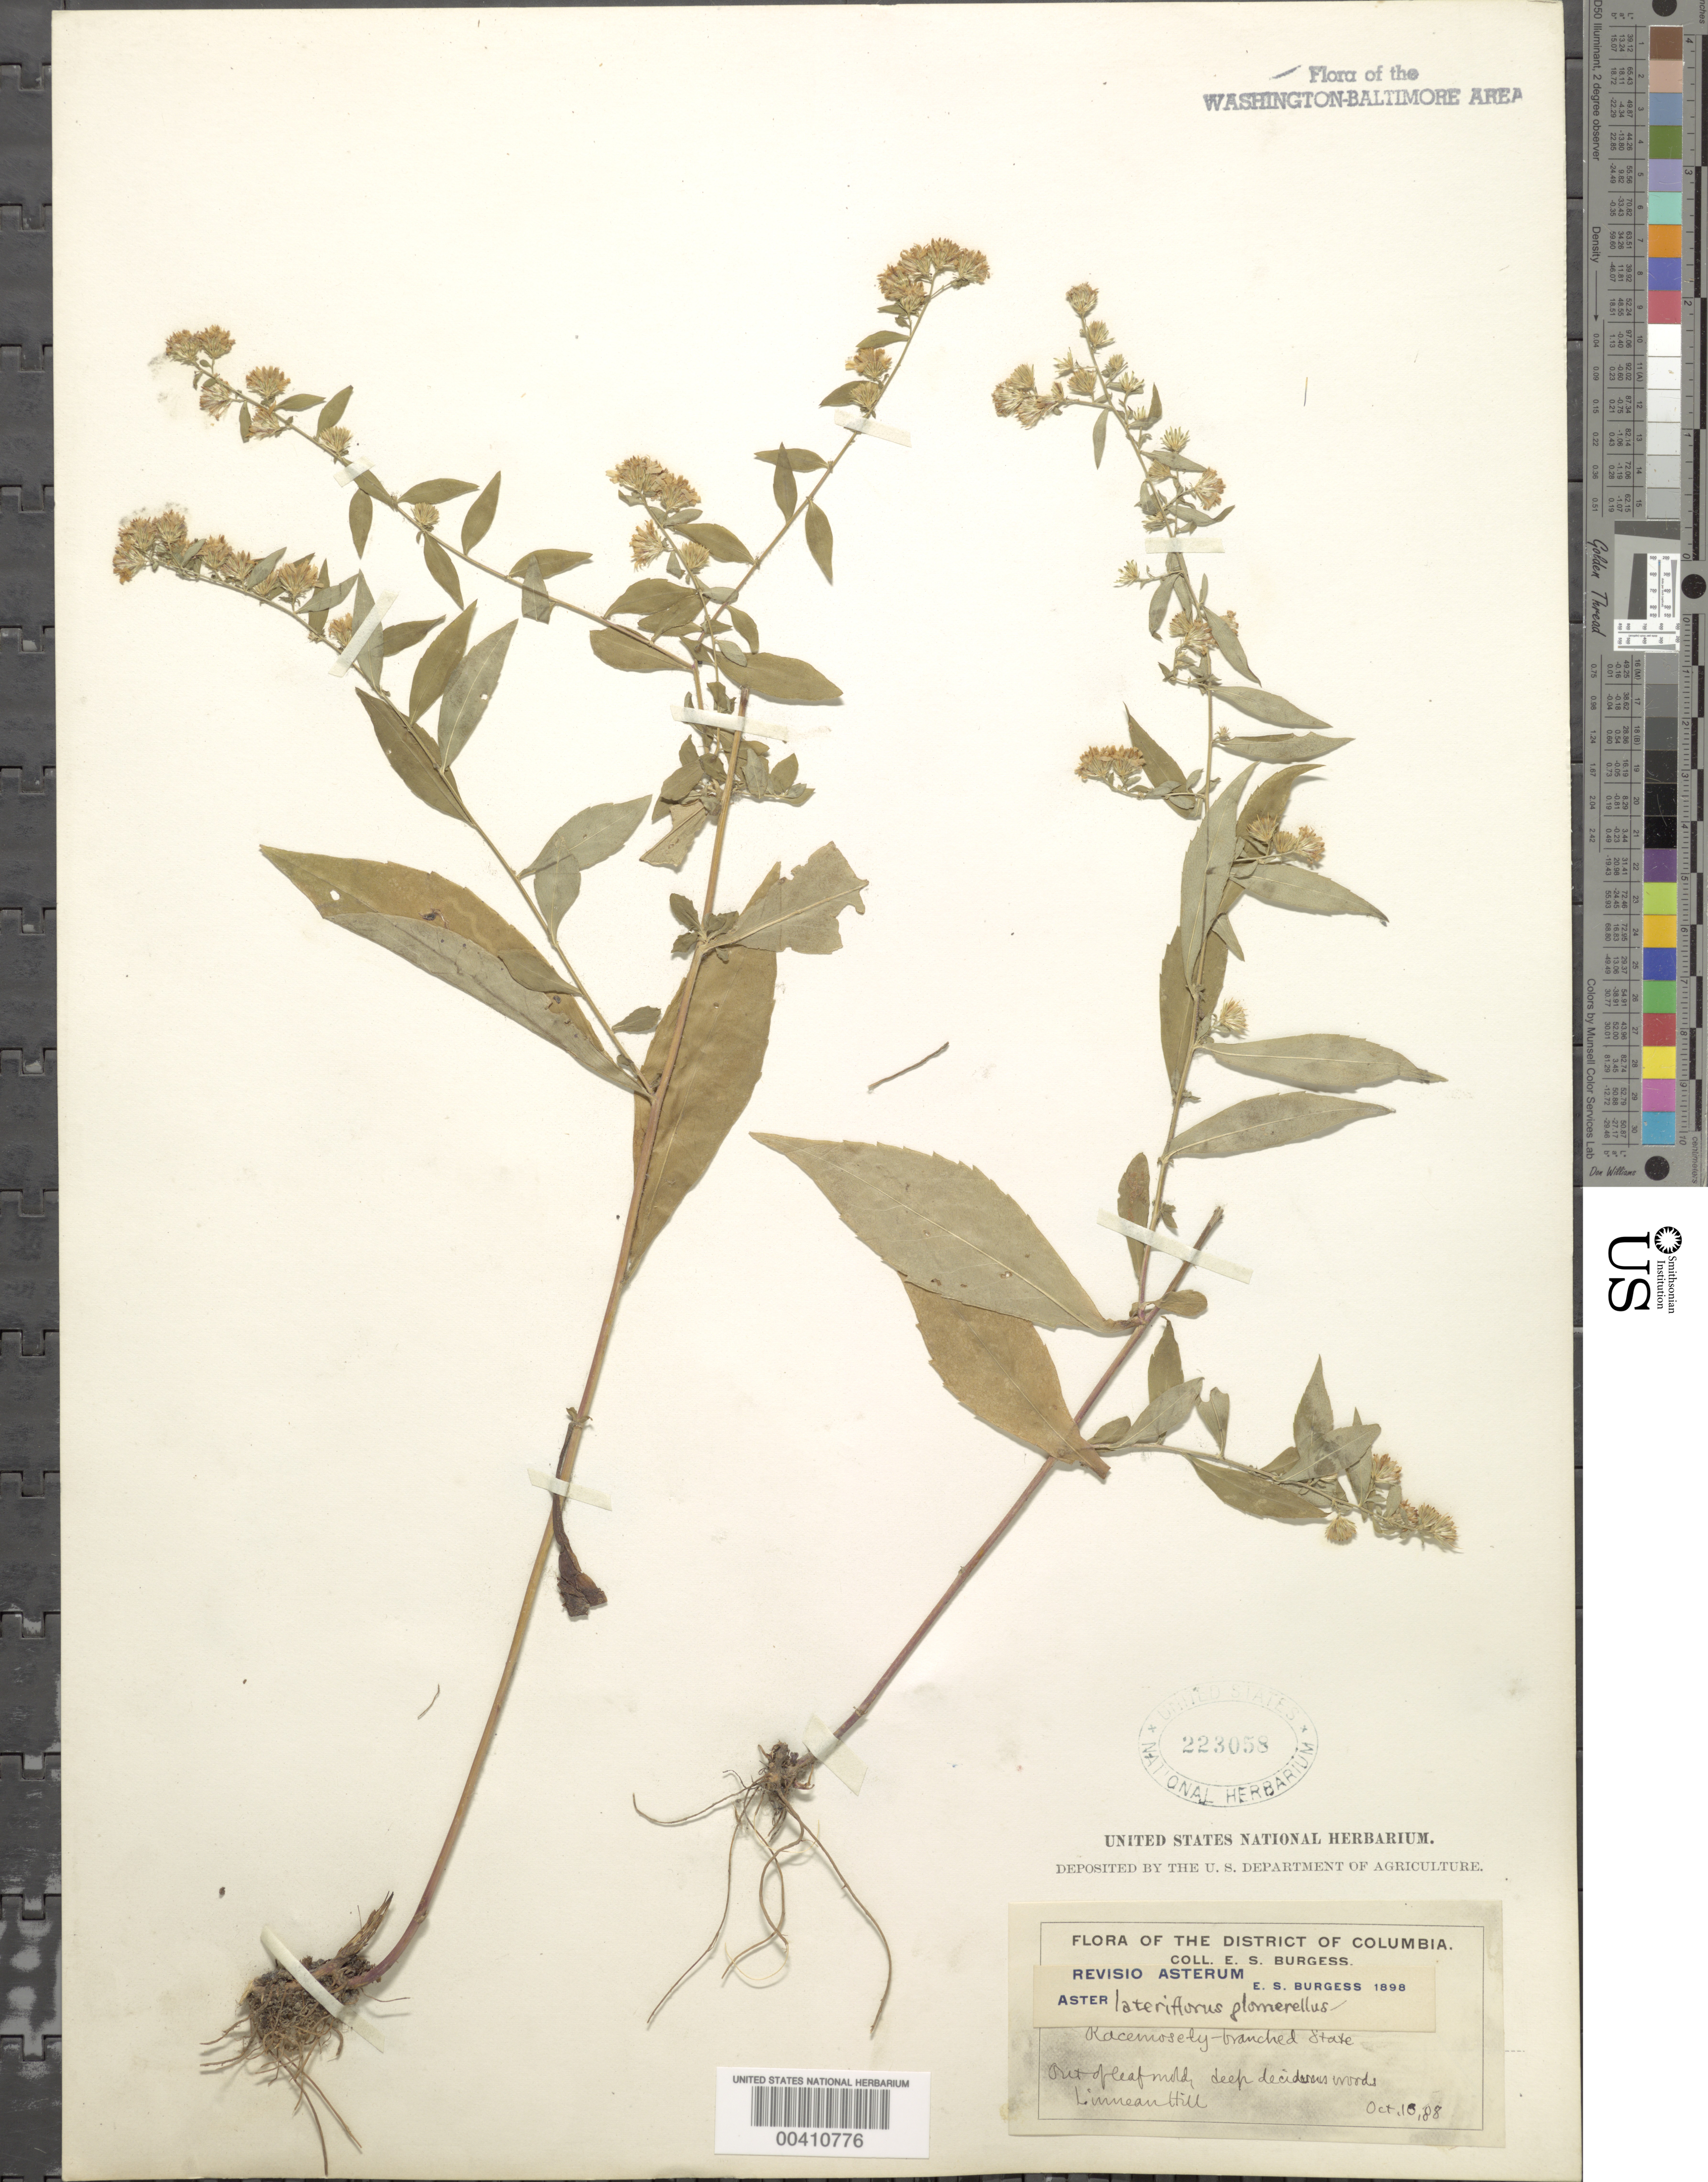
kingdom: Plantae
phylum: Tracheophyta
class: Magnoliopsida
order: Asterales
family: Asteraceae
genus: Symphyotrichum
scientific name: Symphyotrichum lateriflorum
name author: (L.) Á. Löve & D. Löve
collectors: E. Burgess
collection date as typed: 10 Oct 1888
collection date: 1888-10-10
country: United States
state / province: District of Columbia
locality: Linnean Hill Rock Creek Park & vicinity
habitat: Out of leaf mold, deep deciduous woods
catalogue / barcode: US 223058